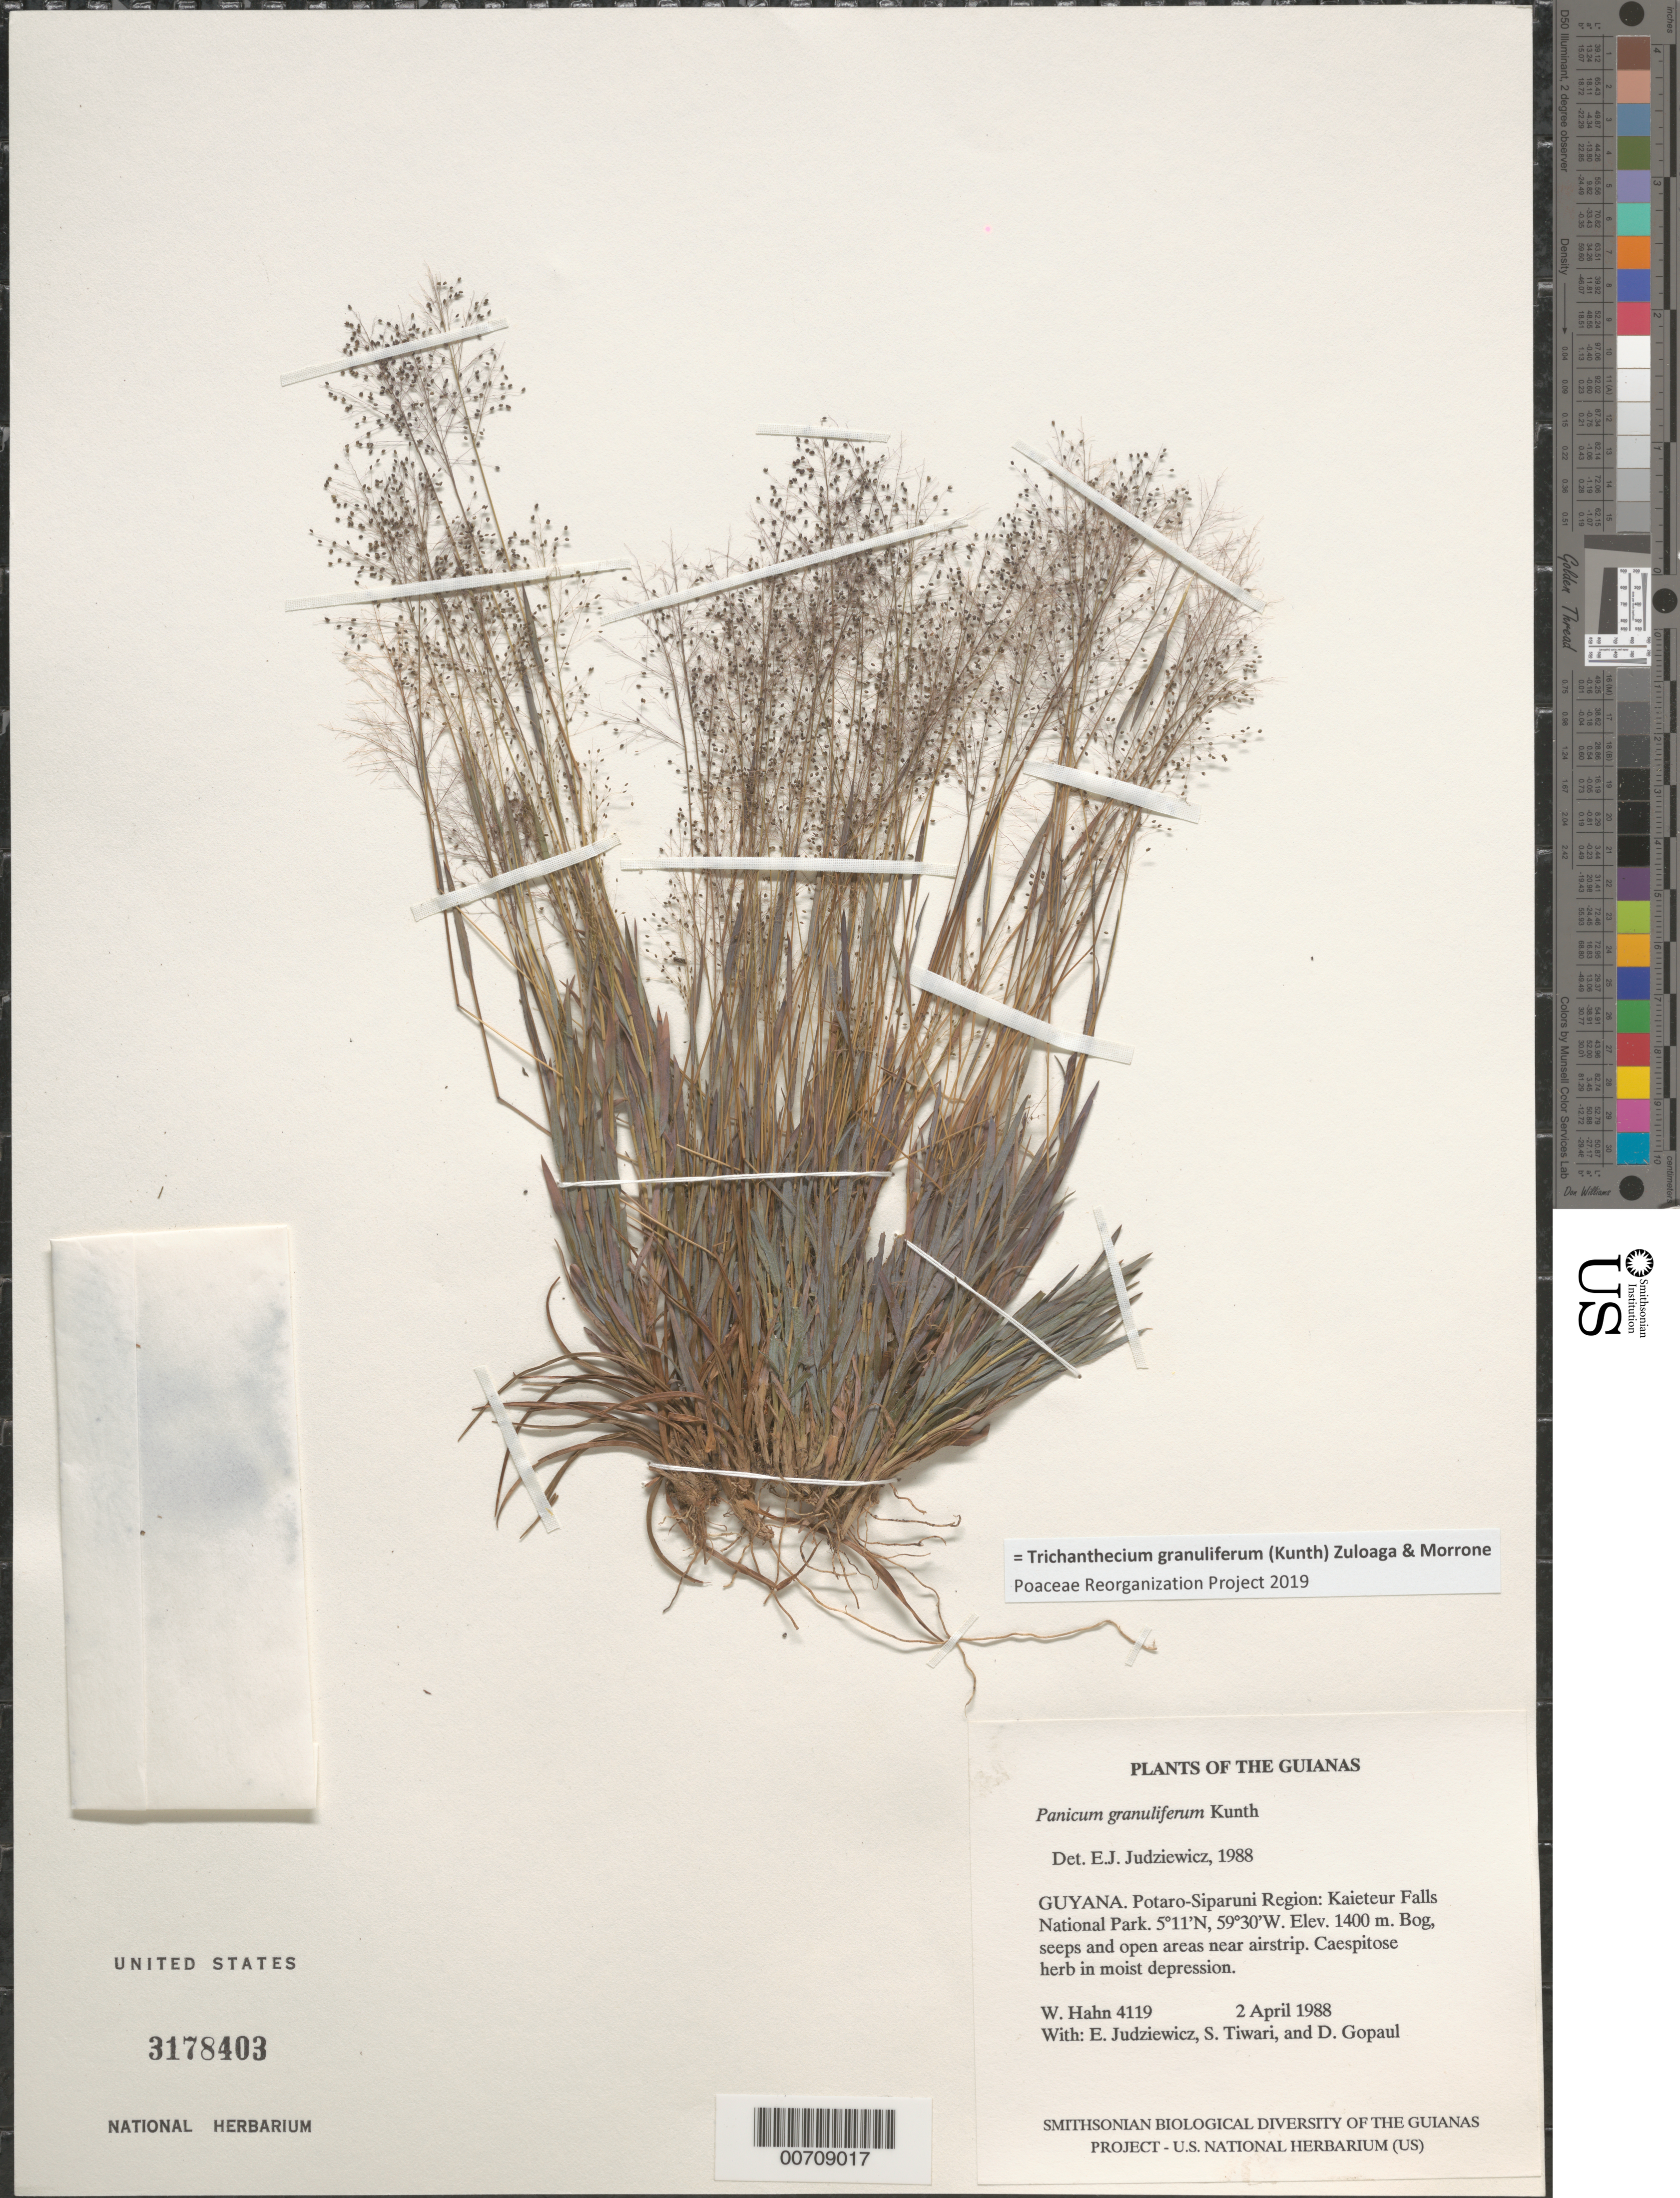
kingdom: Plantae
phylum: Tracheophyta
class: Liliopsida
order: Poales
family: Poaceae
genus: Trichanthecium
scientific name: Trichanthecium granuliferum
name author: (Kunth) Zuloaga & Morrone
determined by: Poaceae Reorganization Project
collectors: W. Hahn, E. J. Judziewicz, S. Tiwari & D. Gopaul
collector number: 4119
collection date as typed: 2 April 1988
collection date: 1988-04-02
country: Guyana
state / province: Potaro-Siparuni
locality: Kaieteur Falls National Park. Near airstrip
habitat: Bog, seeps and open areas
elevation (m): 500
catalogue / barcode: US 3178403